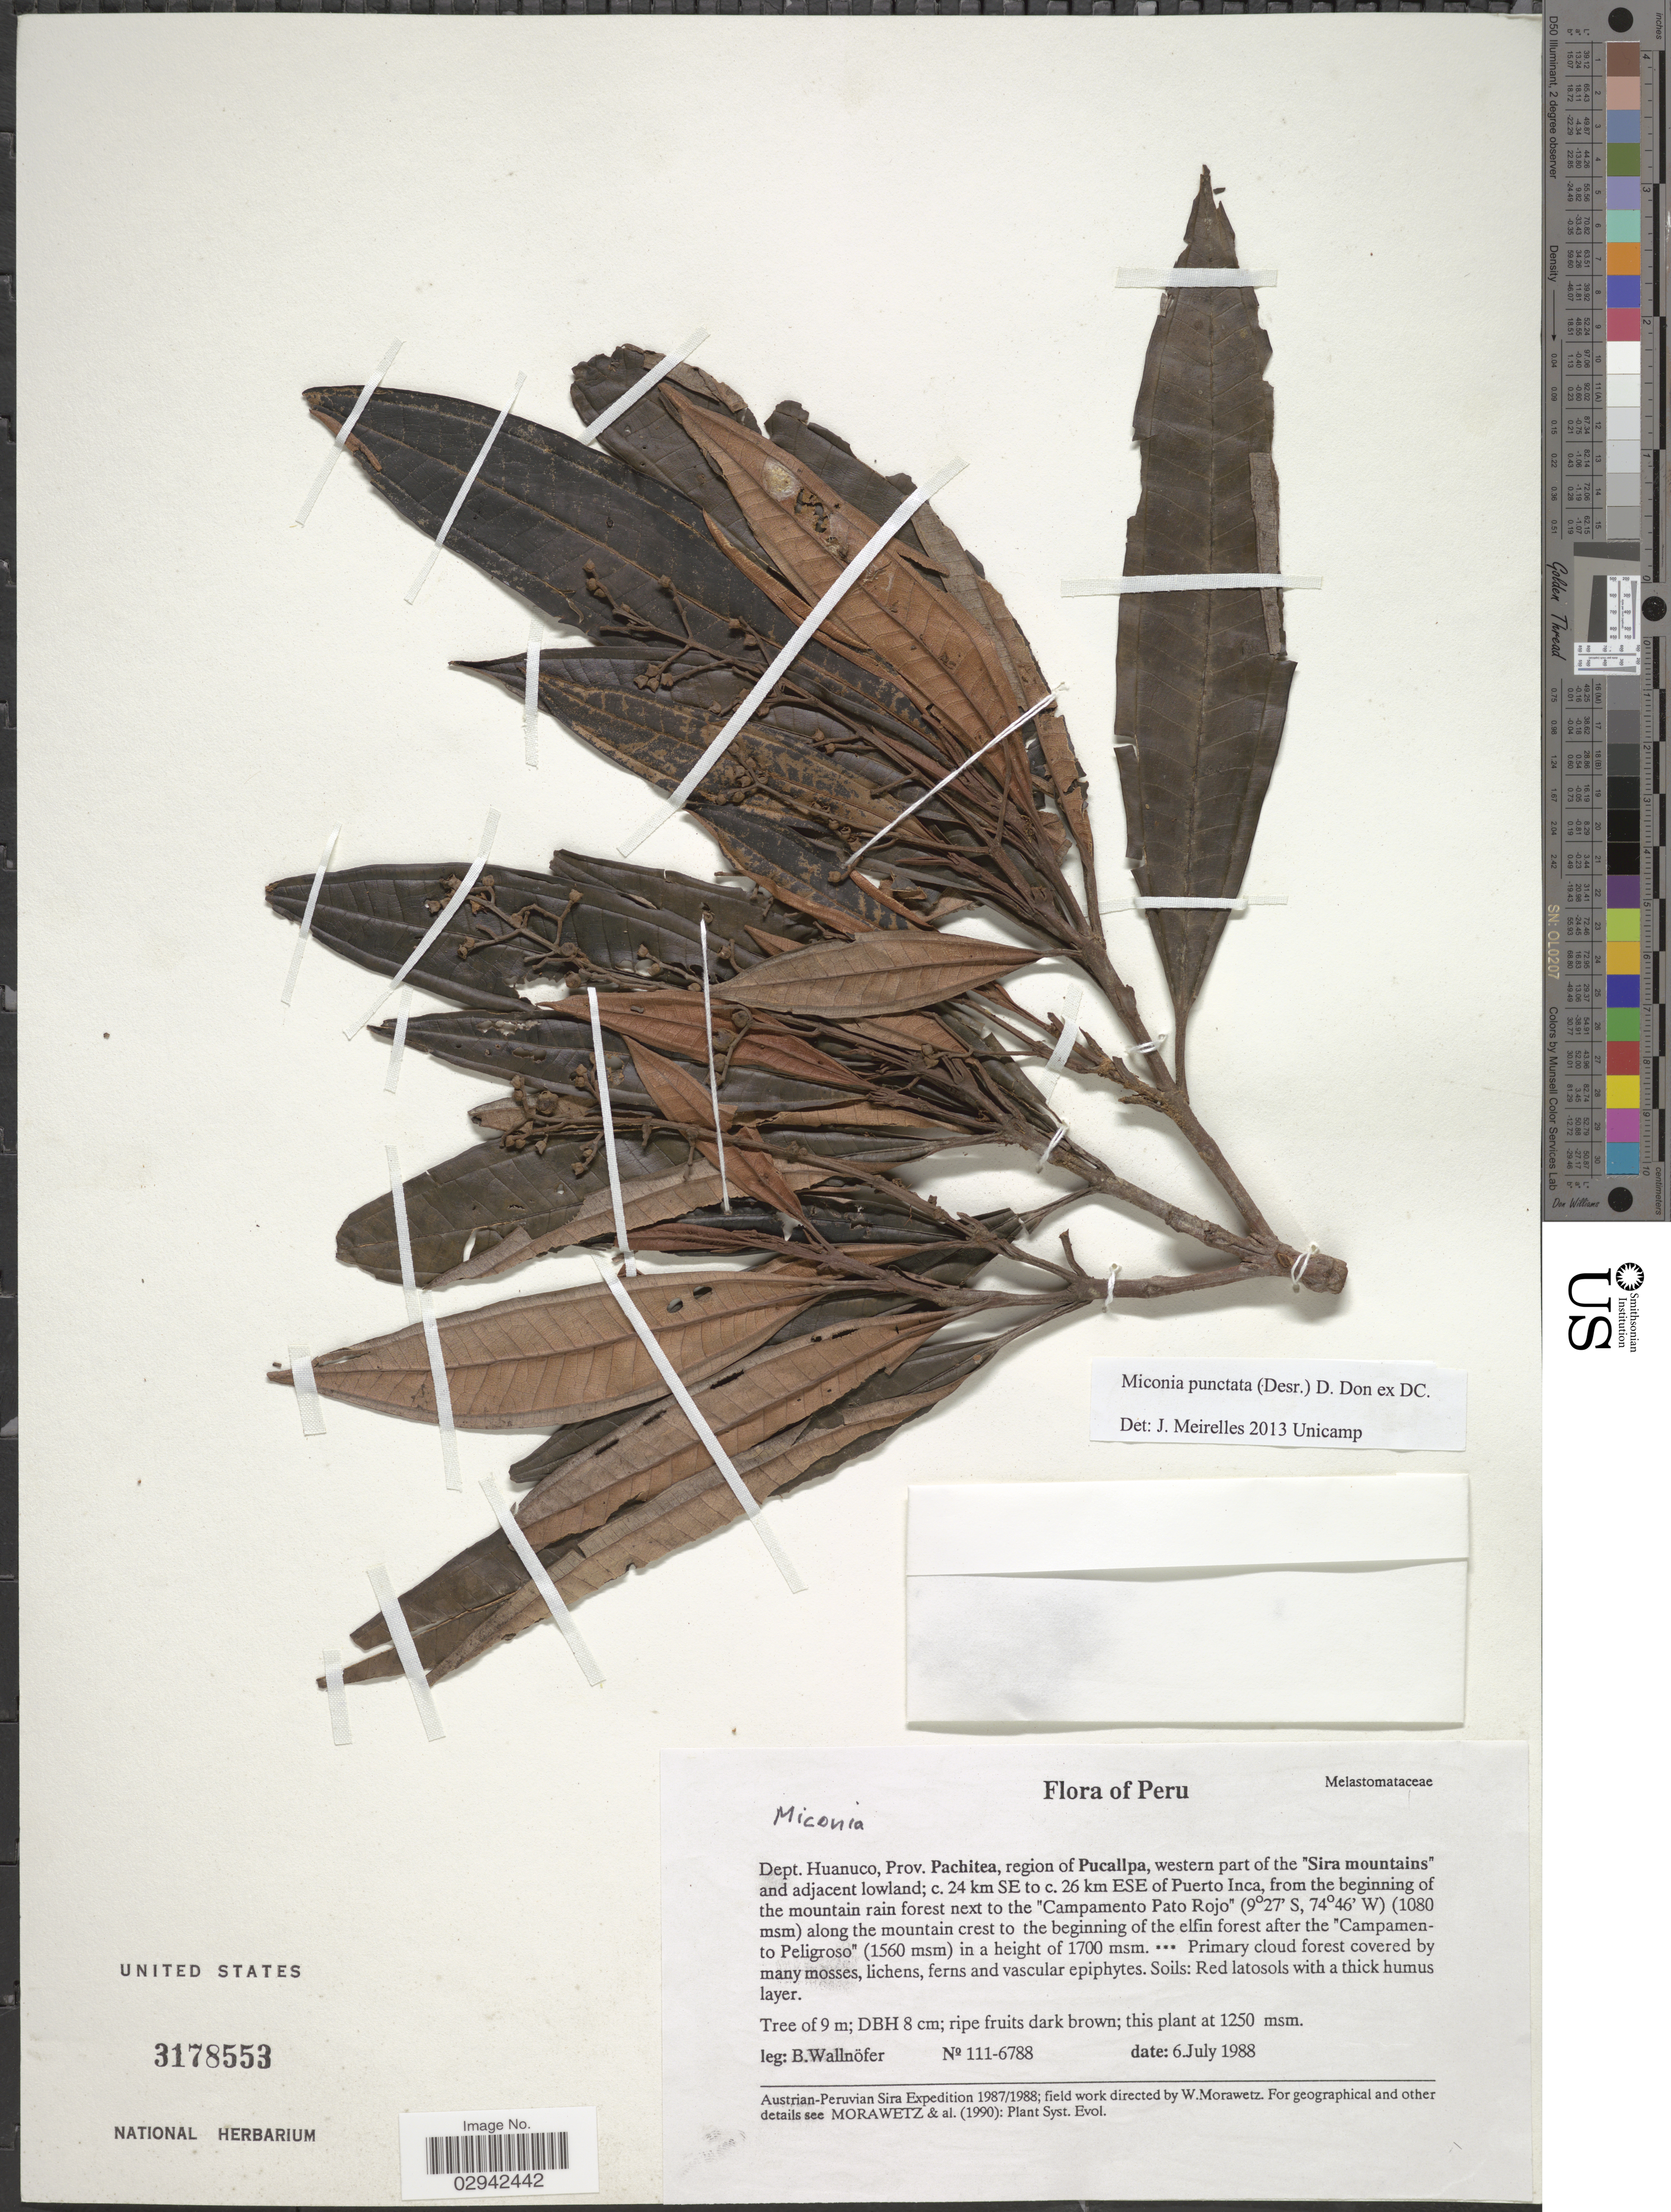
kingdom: Plantae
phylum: Tracheophyta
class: Magnoliopsida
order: Myrtales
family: Melastomataceae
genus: Miconia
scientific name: Miconia punctata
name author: (Desr.) D. Don ex DC.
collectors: B. Wallnöfer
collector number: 111-6788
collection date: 1988-07-06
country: Peru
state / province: Huánuco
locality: Dept. Huanuco, Prov. Pachitea, region of Pucallpa, western part of the "Sira Mountains" and adjacent lowland; c. 24 km SE to c. 26 km ESE of Puerto Inca, from the beginning of the mountain rain forest next to the "Campamento Pato Rojo" along the mountain crest to the beginning of the elfin forest after the Campamento Peligroso.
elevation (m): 1080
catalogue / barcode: US 3178553